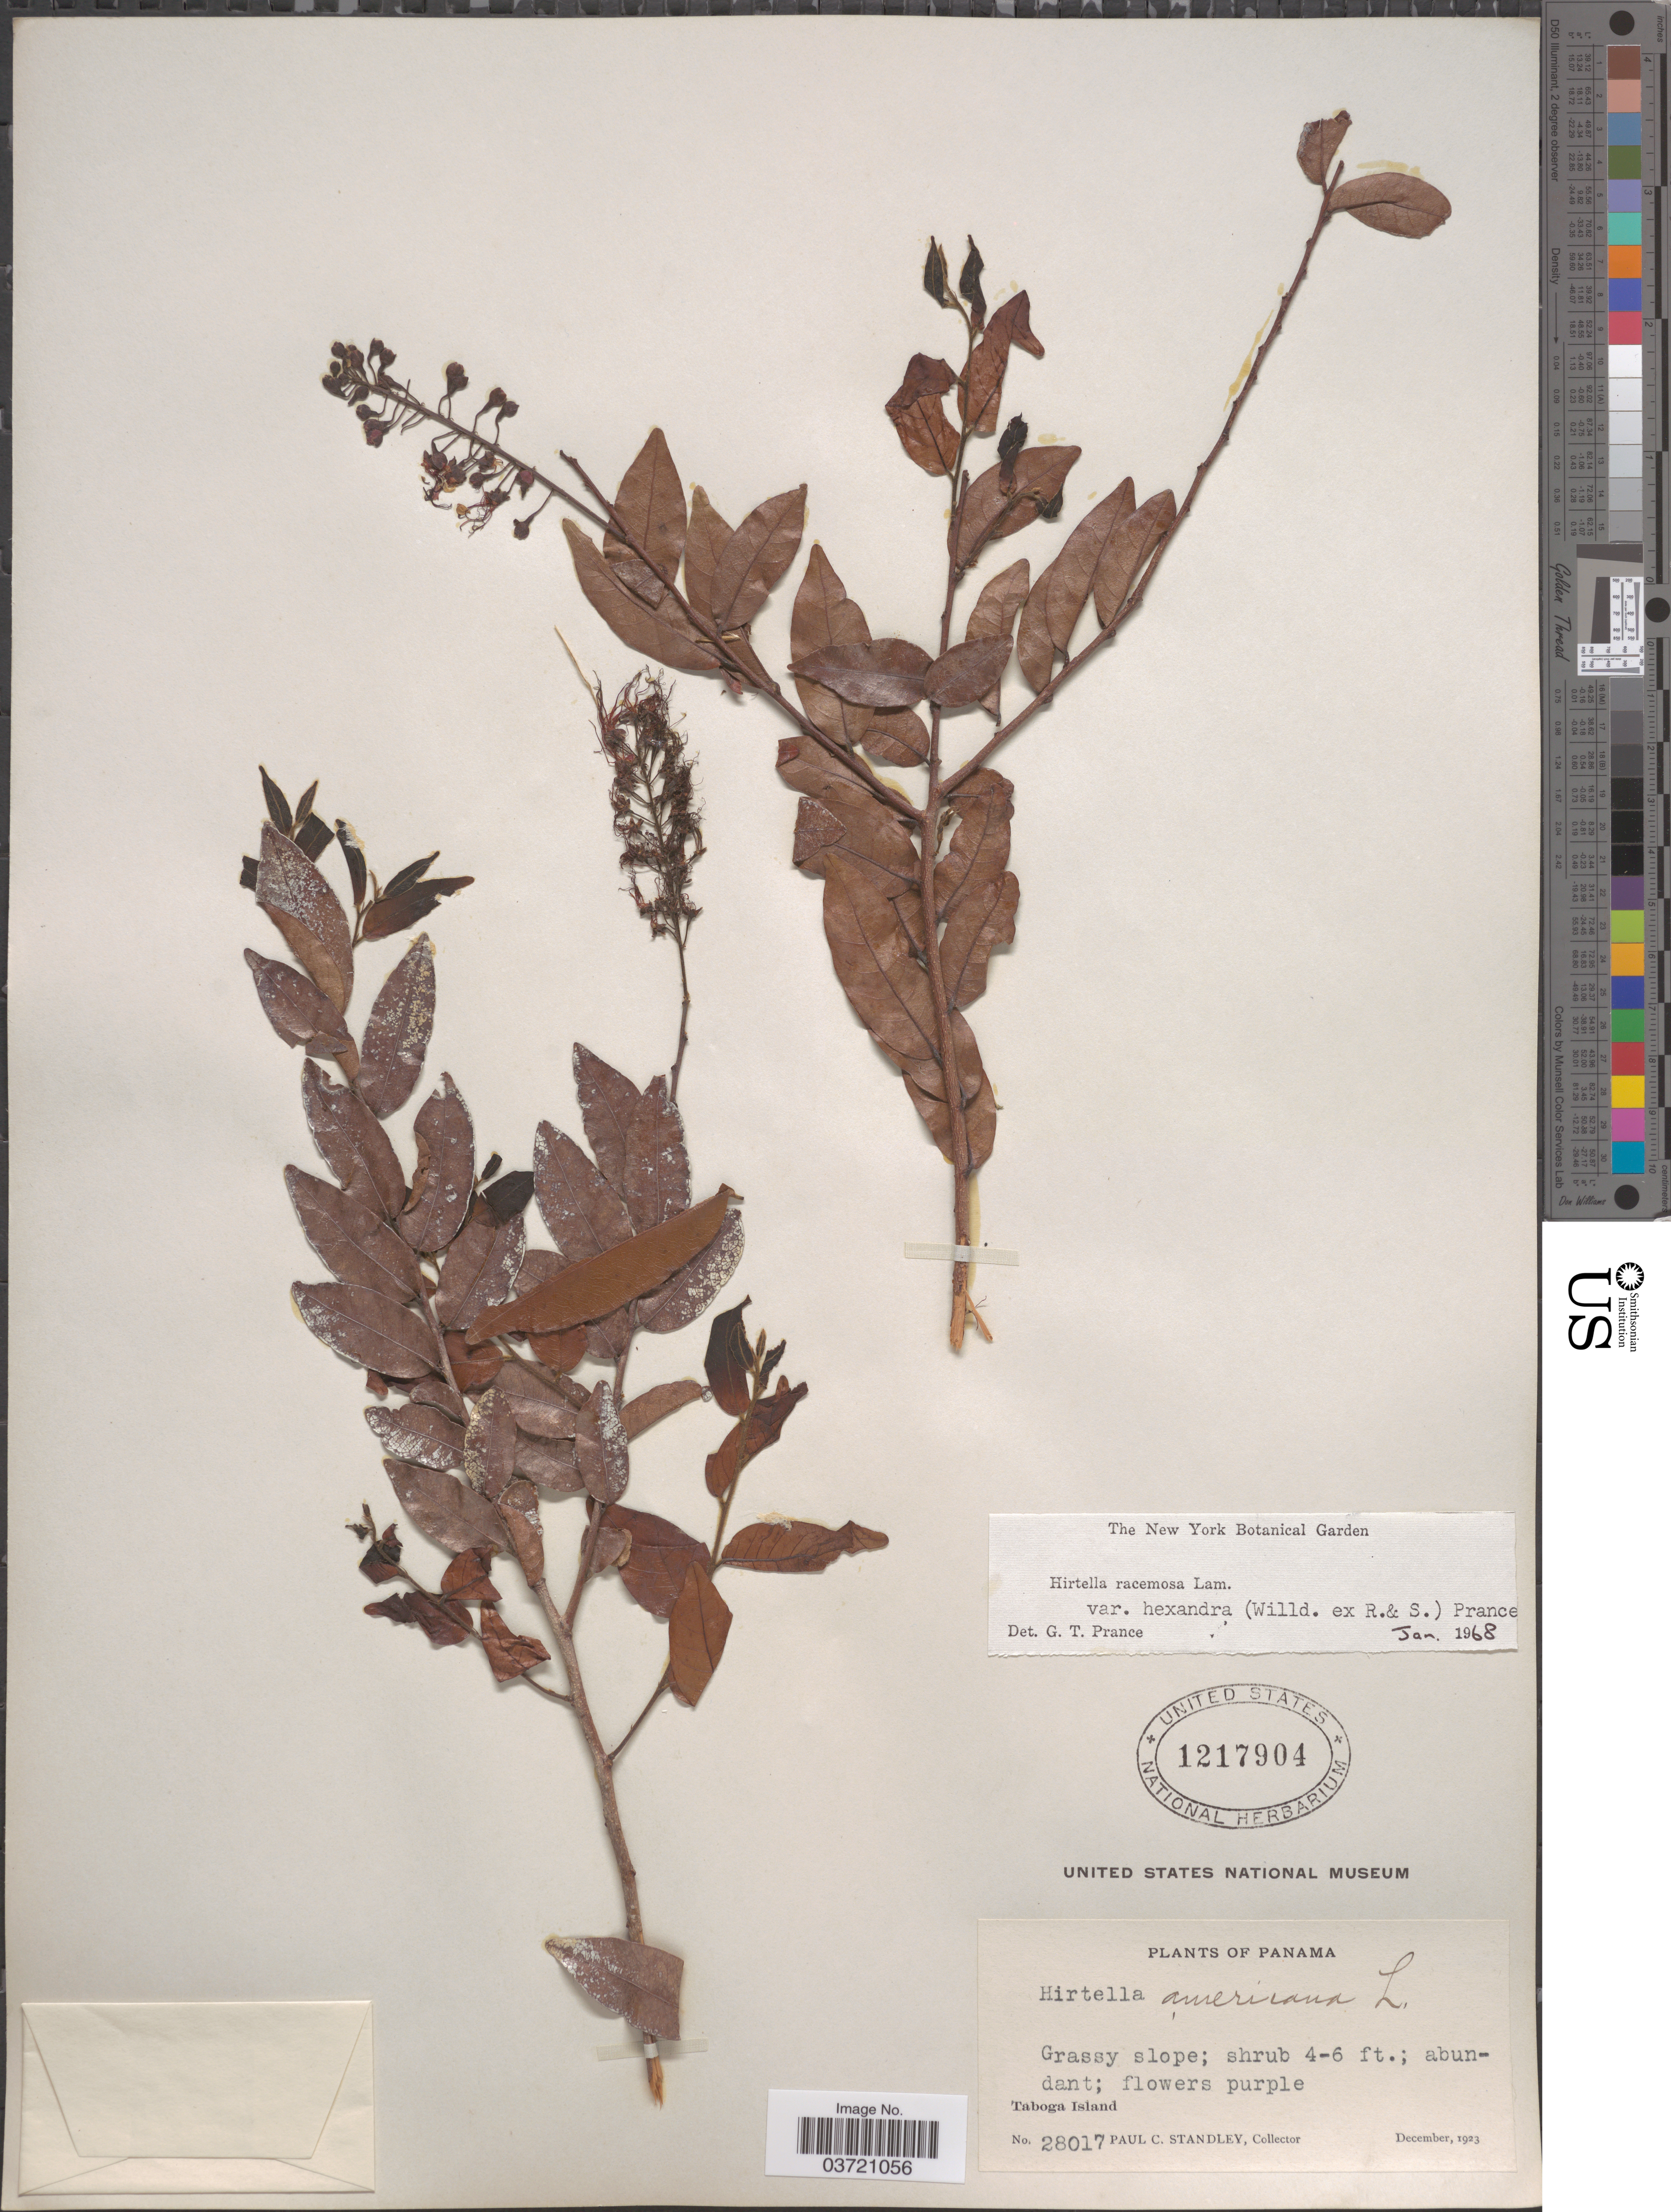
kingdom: Plantae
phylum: Tracheophyta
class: Magnoliopsida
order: Malpighiales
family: Chrysobalanaceae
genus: Hirtella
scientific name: Hirtella racemosa var. hexandra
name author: (Willd. ex Roem. & Schult.) Prance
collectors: P. C. Standley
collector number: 28017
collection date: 1923-12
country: Panama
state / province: Panamá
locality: Taboga Island.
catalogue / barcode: US 1217904